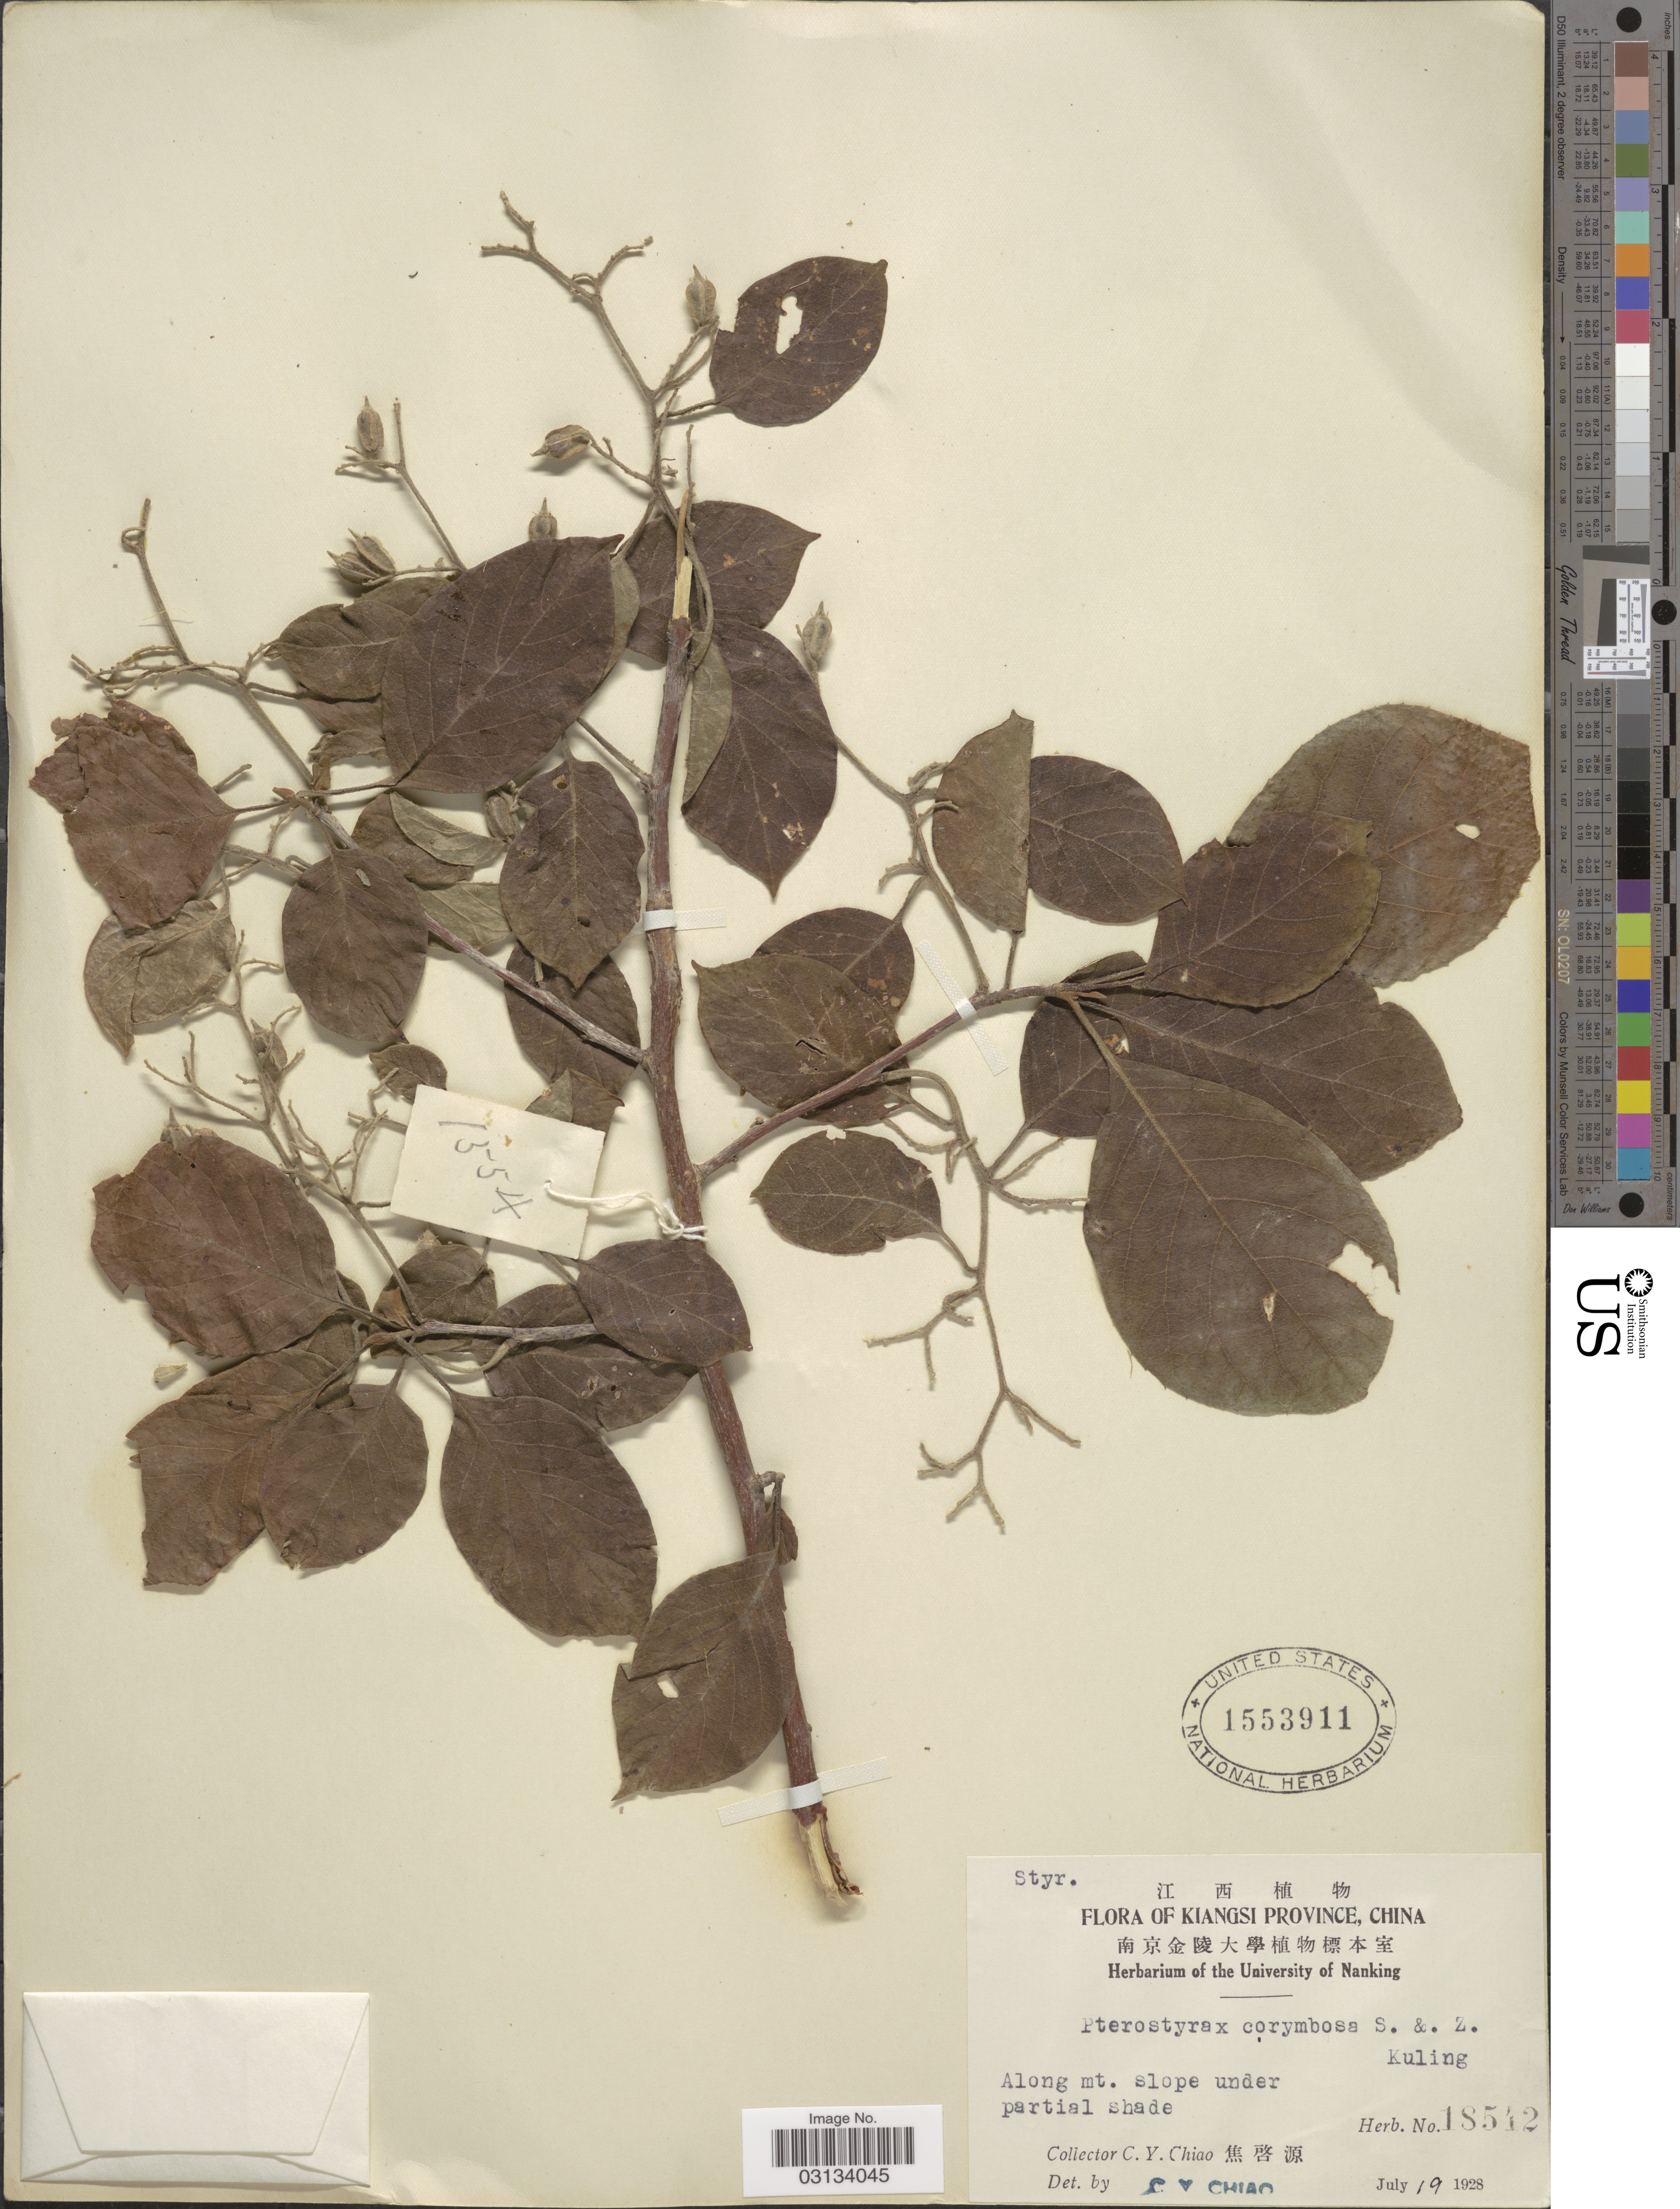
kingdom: Plantae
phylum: Tracheophyta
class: Magnoliopsida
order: Ericales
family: Styracaceae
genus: Pterostyrax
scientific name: Pterostyrax corymbosus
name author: Siebold & Zucc.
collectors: C. Y. Chiao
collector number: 18512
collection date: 1928-07-19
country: China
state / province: Jiangxi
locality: Along mt. slope under partial shade. Kuling.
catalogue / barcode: US 1553911